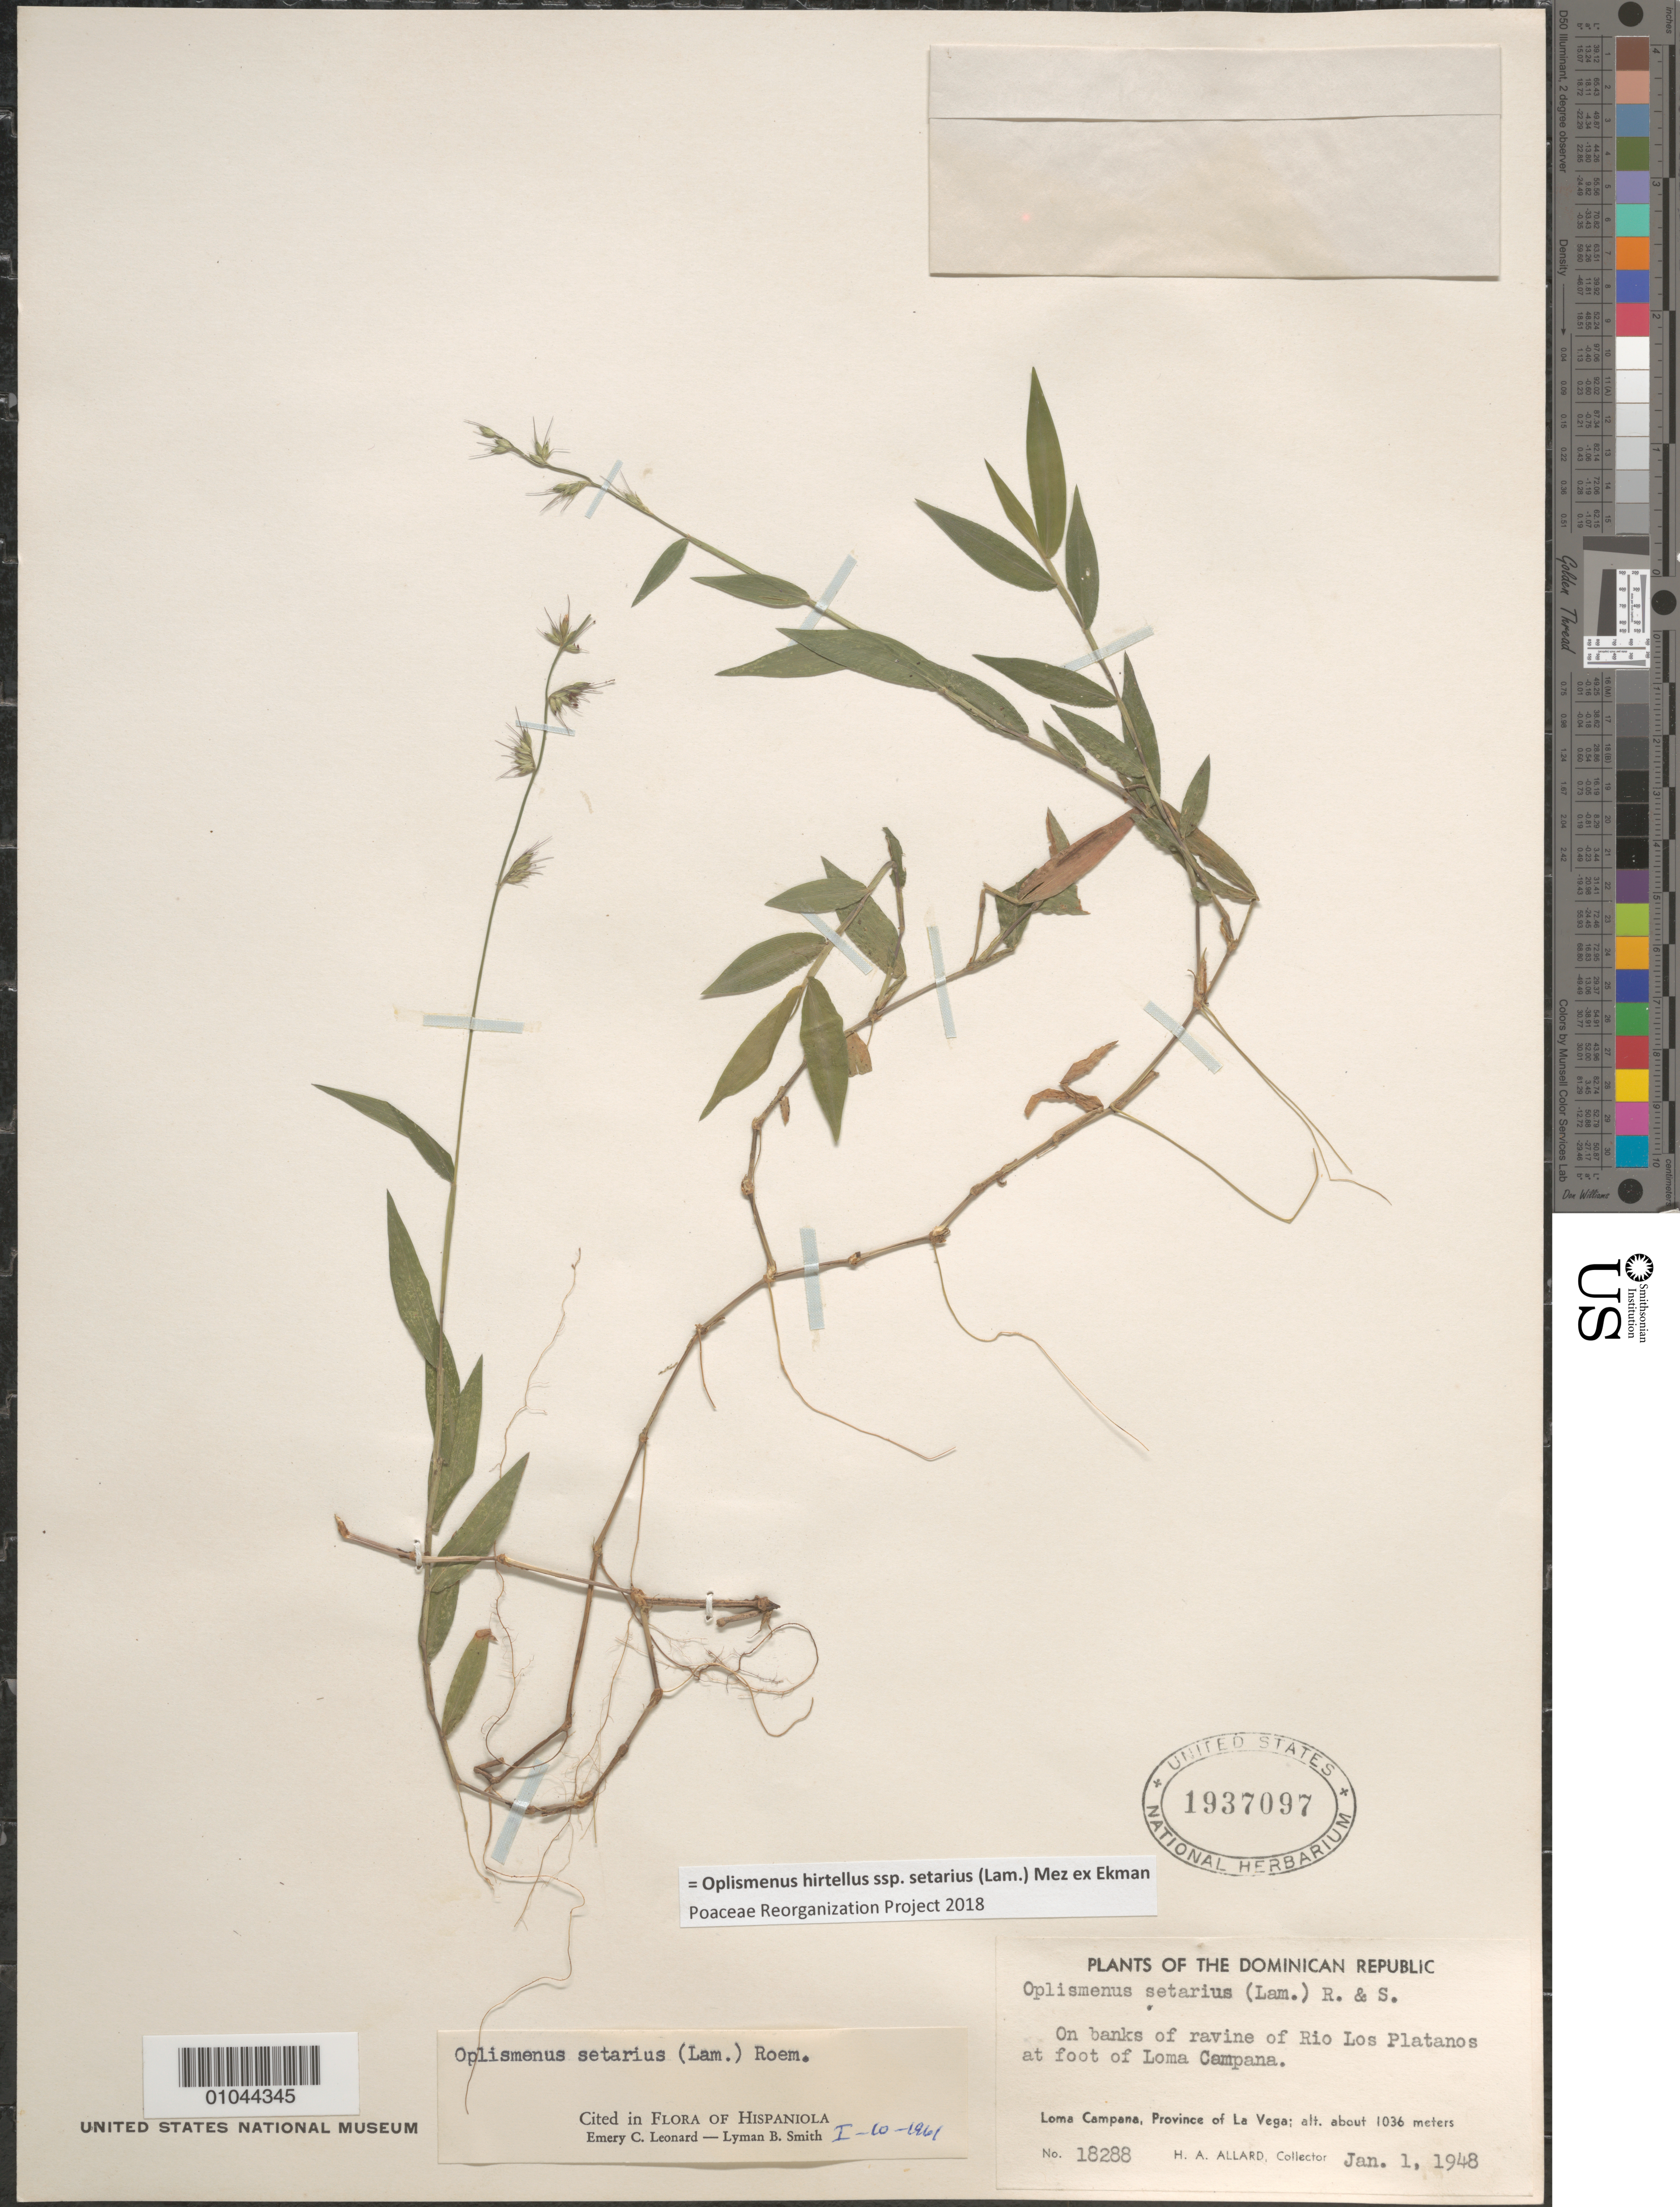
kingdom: Plantae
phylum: Tracheophyta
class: Liliopsida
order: Poales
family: Poaceae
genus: Oplismenus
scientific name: Oplismenus hirtellus subsp. setarius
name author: (Lam.) Mez ex Ekman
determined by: Poaceae Reorganization Project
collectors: H. A. Allard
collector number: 18288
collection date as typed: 01 Jan 1948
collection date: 1948-01-01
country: Dominican Republic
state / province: La Vega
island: Hispaniola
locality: Ravine of Rio Los Plantanos at foot of Loma Campana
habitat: on banks of ravine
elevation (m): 1036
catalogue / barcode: US 1937097